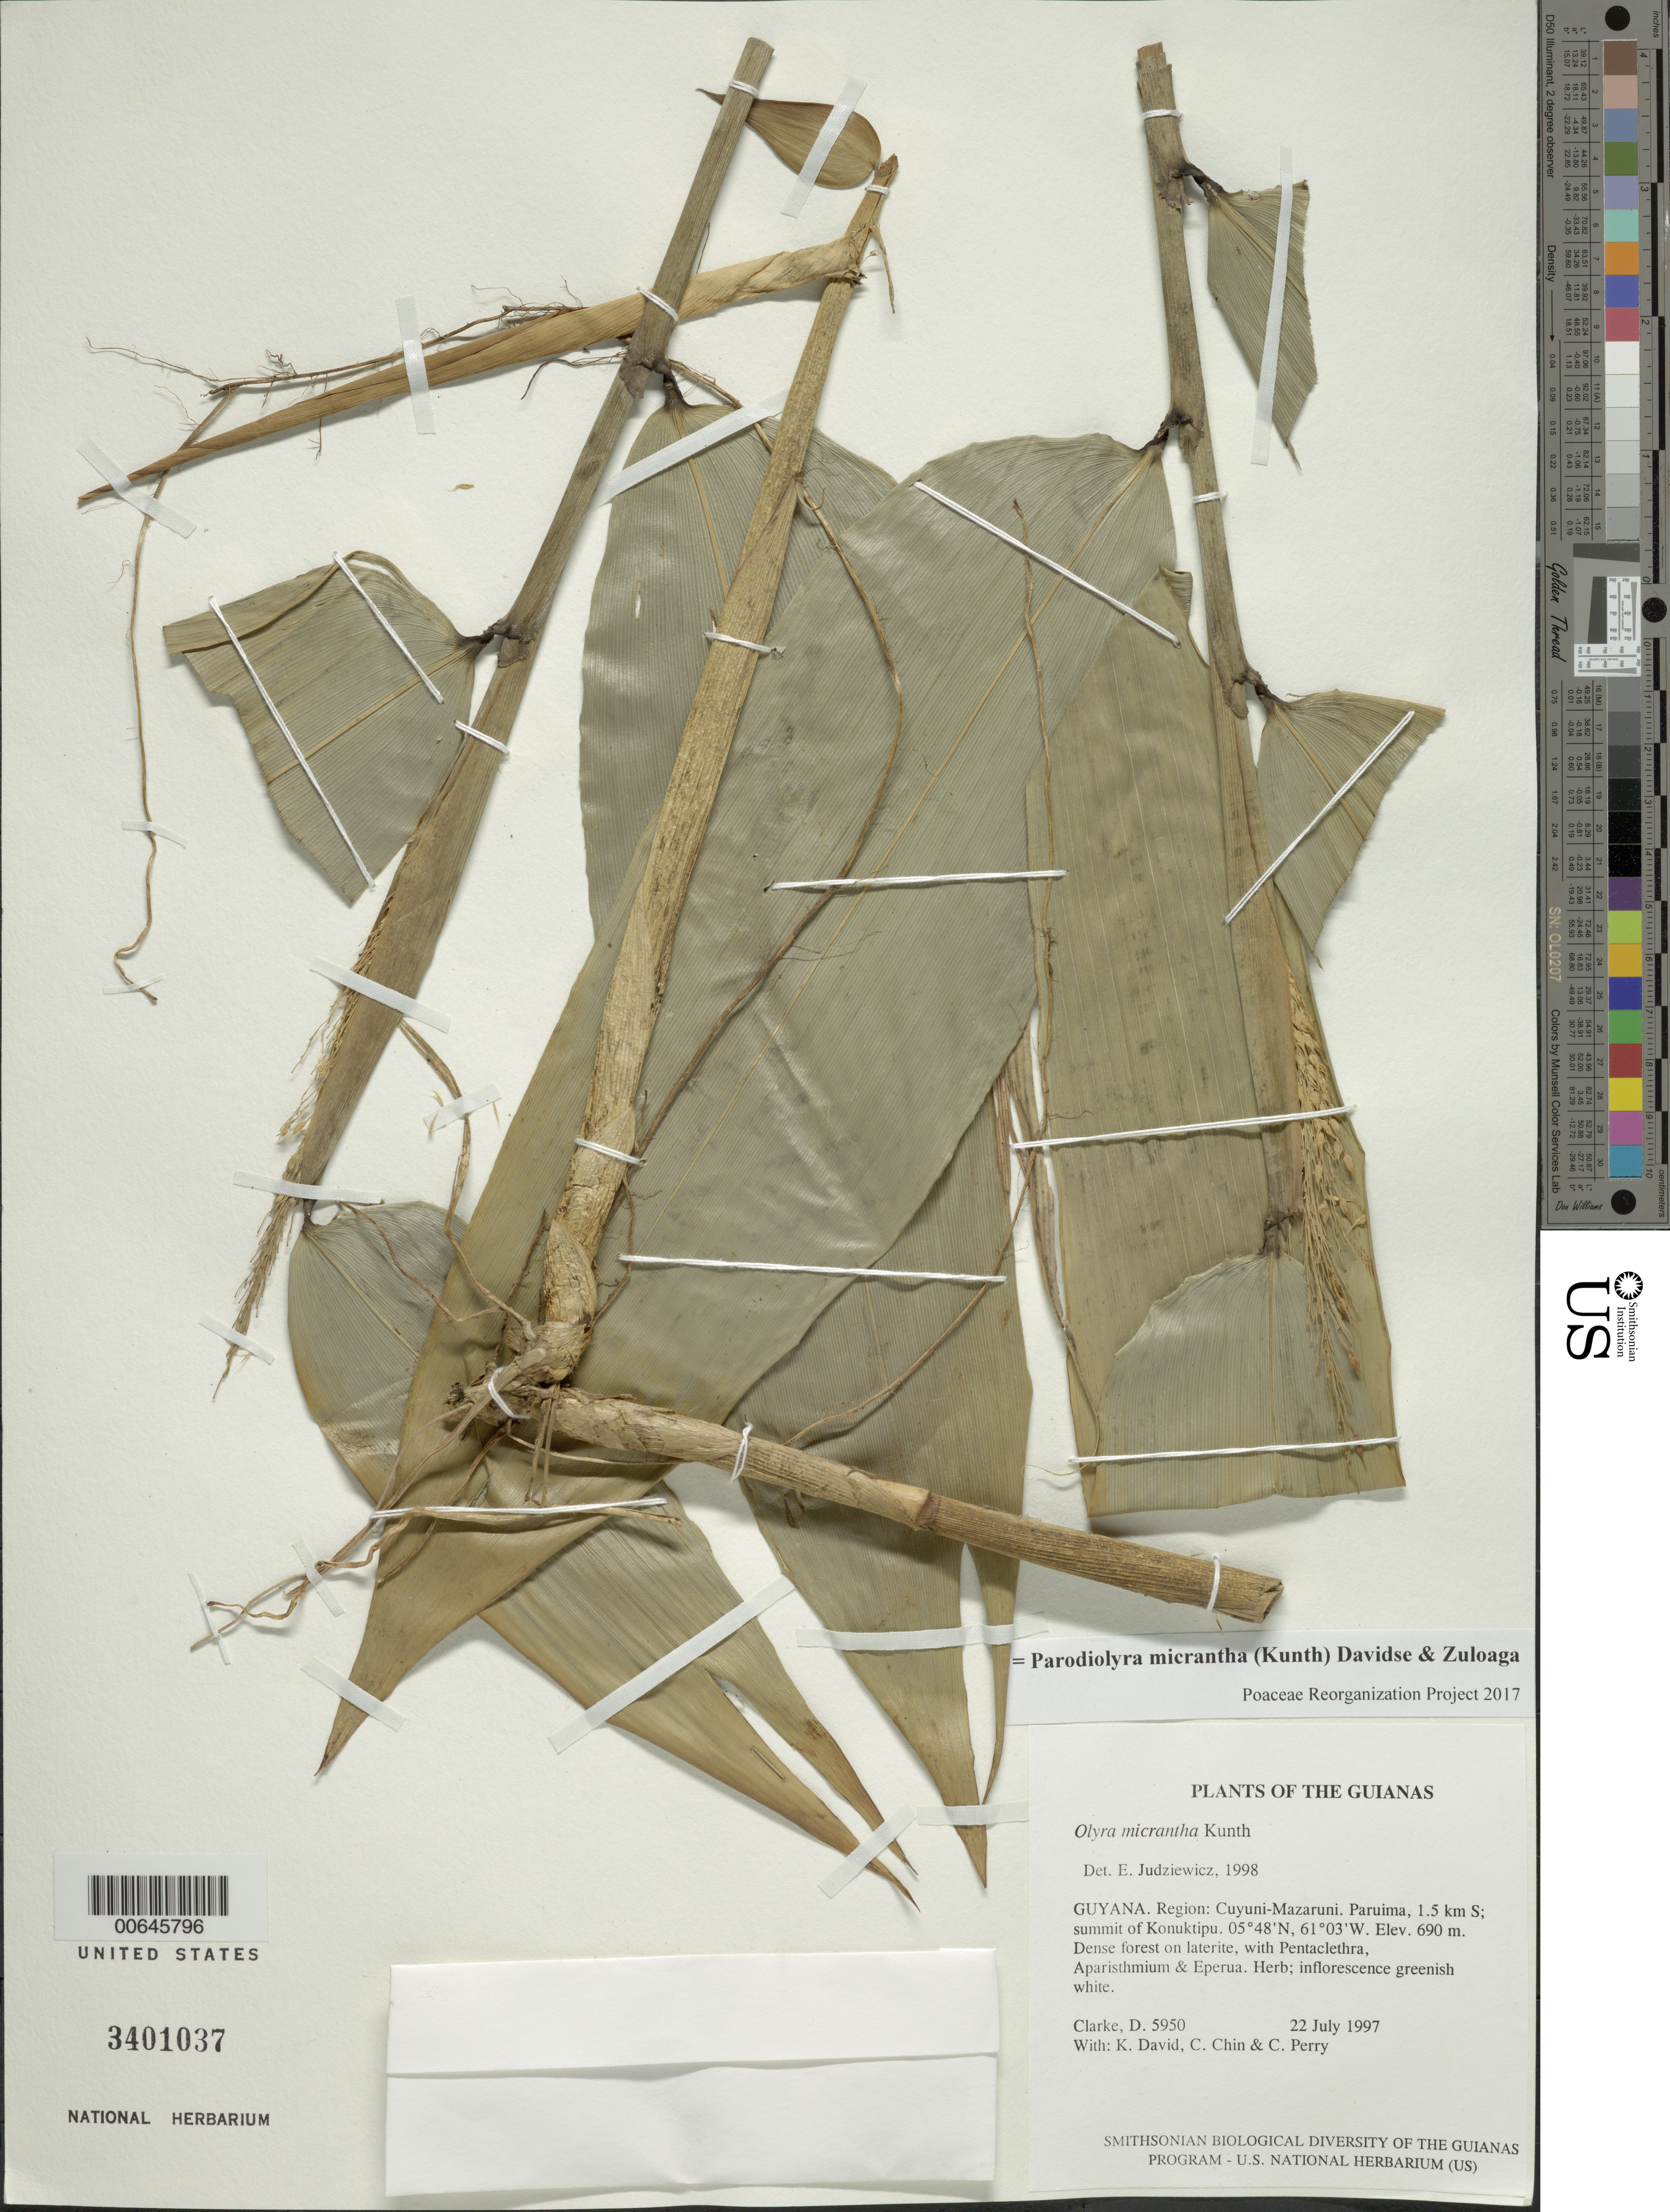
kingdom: Plantae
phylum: Tracheophyta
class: Liliopsida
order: Poales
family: Poaceae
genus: Parodiolyra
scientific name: Parodiolyra micrantha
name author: (Kunth) Davidse & Zuloaga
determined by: Poaceae Reorganization Project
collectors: H. D. Clarke, K. David, C. Chin & C. Perry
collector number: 5950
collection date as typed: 22 July 1997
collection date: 1997-07-22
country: Guyana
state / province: Cuyuni-Mazaruni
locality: Paruima, 1.5 km S; summit of Konuktipu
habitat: Dense forest on laterite, with Pentaclethra, Aparisthmium & Eperua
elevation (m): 690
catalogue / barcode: US 3401037